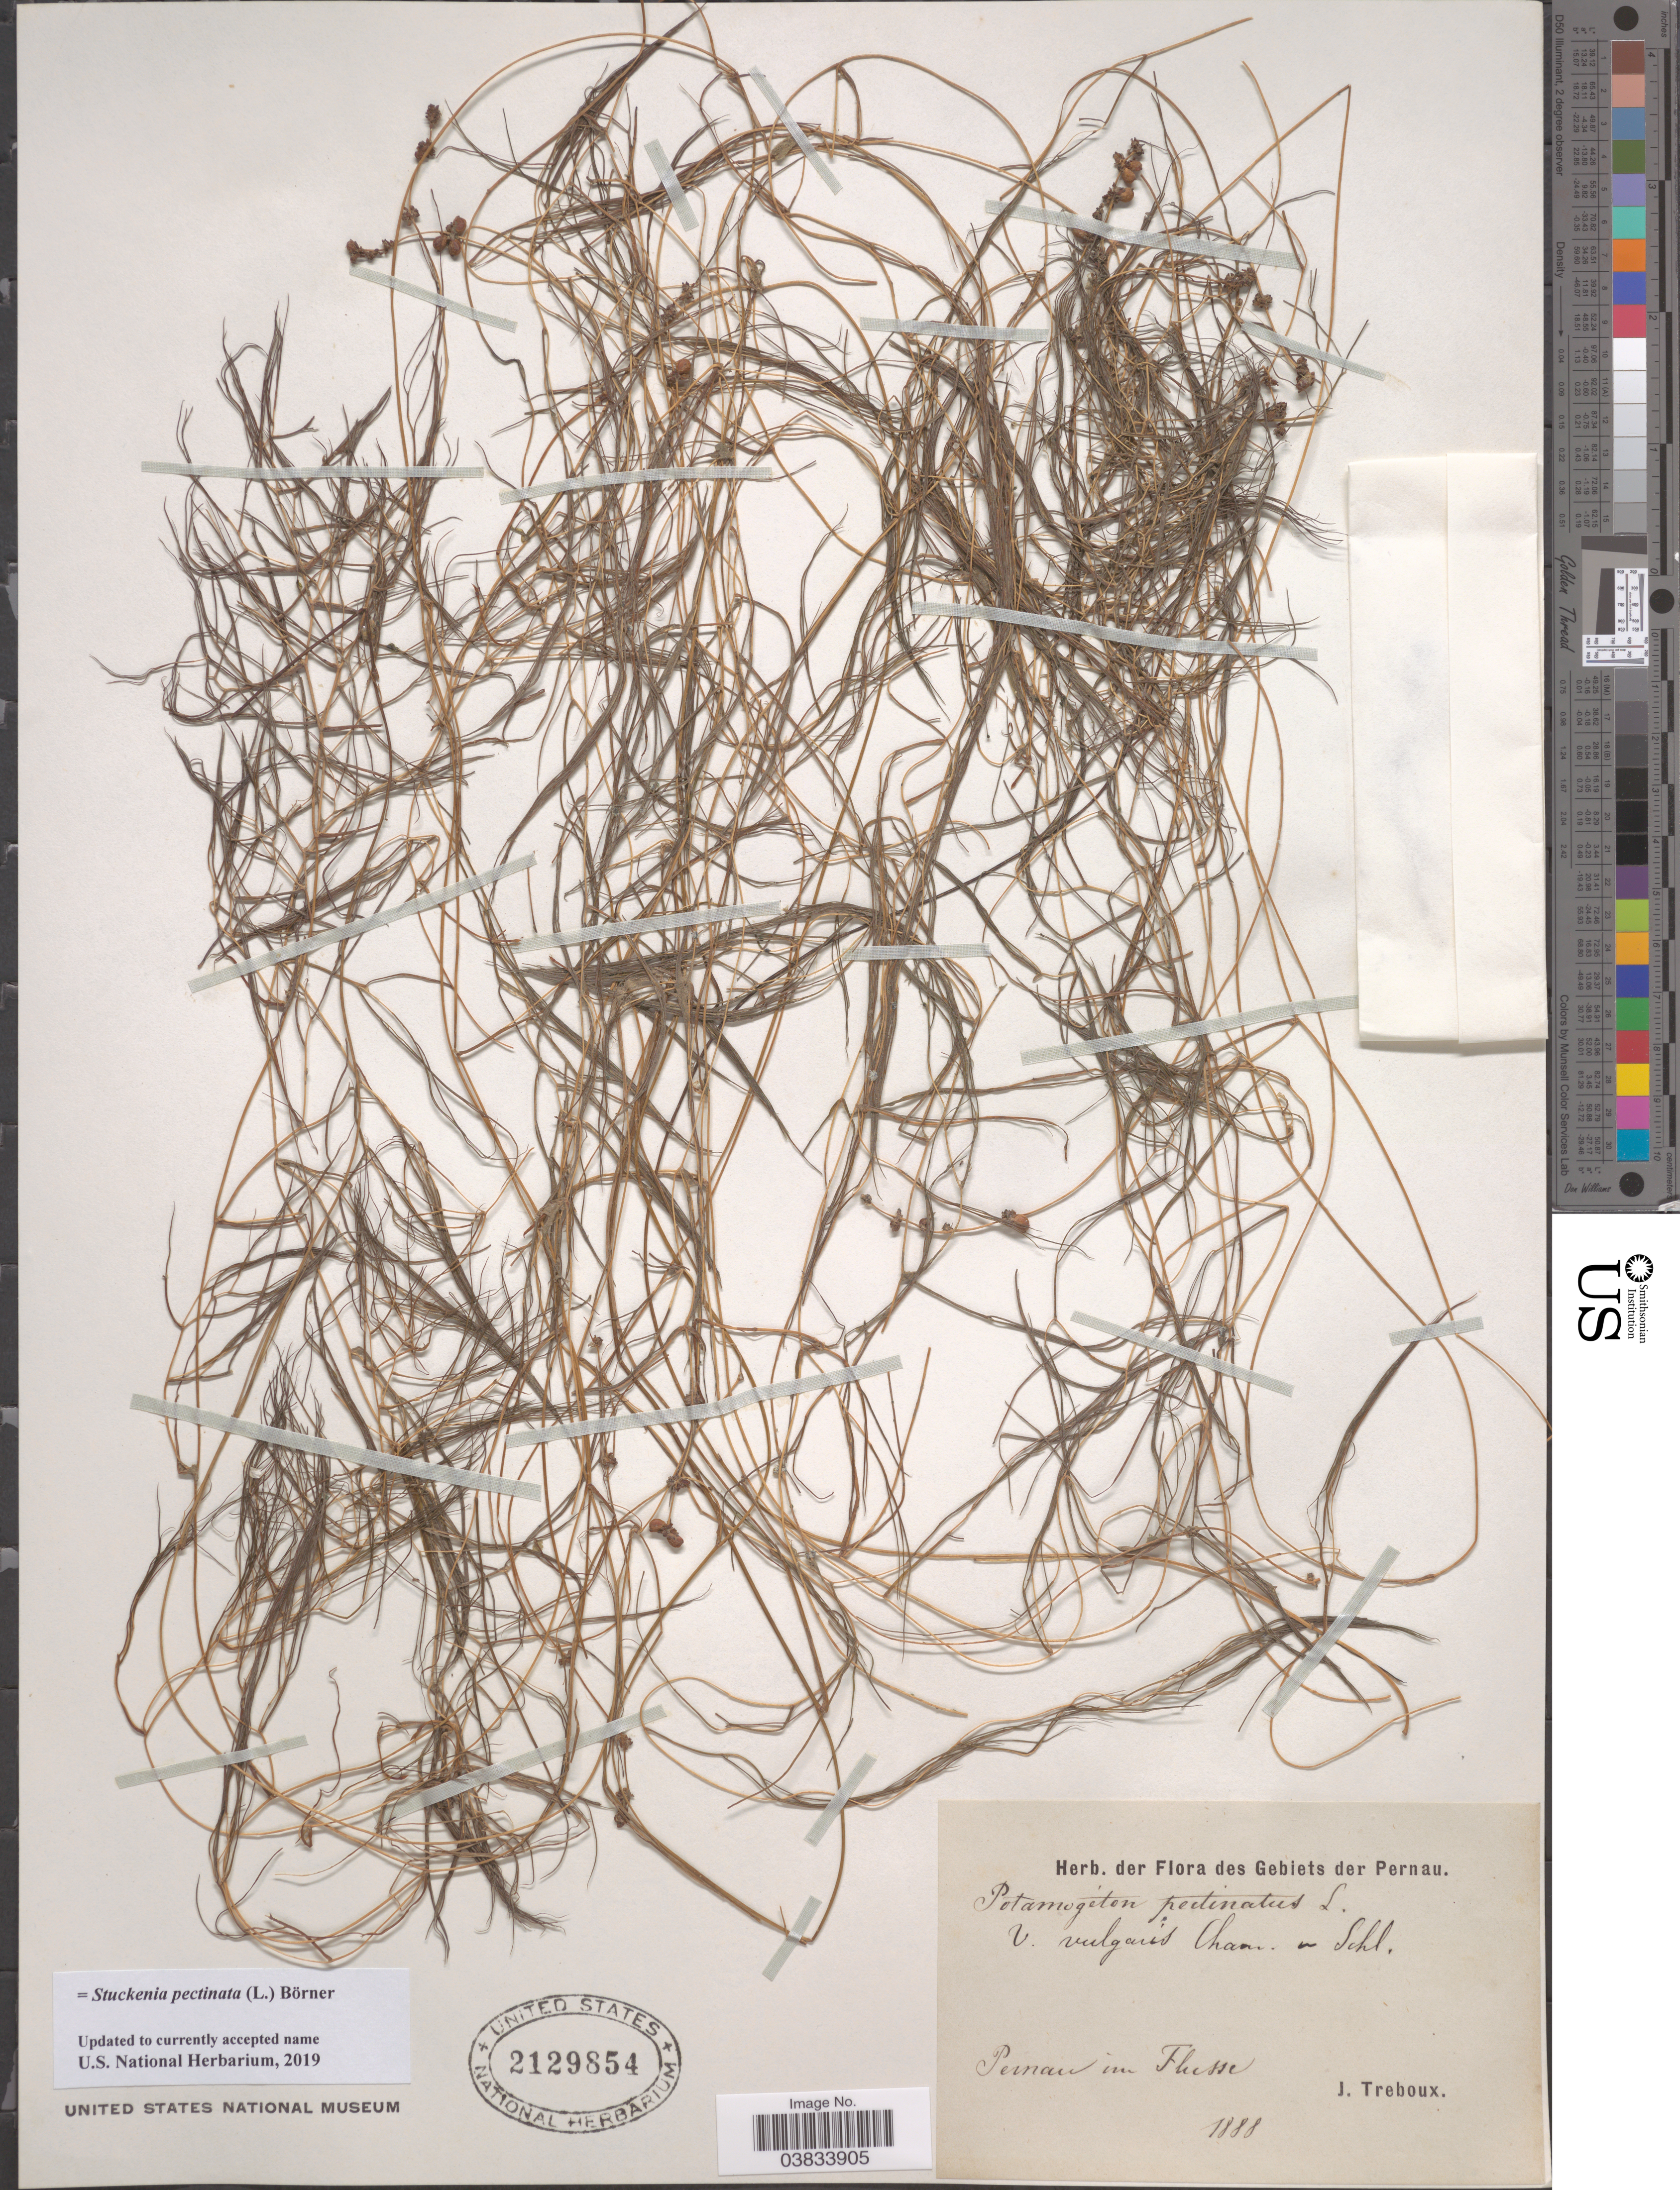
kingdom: Plantae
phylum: Tracheophyta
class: Liliopsida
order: Alismatales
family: Potamogetonaceae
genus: Stuckenia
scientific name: Stuckenia pectinata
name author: (L.) Börner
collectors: J. Treboux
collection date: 1888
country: Estonia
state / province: Pärnumaa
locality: Gebiets der Pernau. Pernau in Flusse.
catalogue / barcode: US 2129854